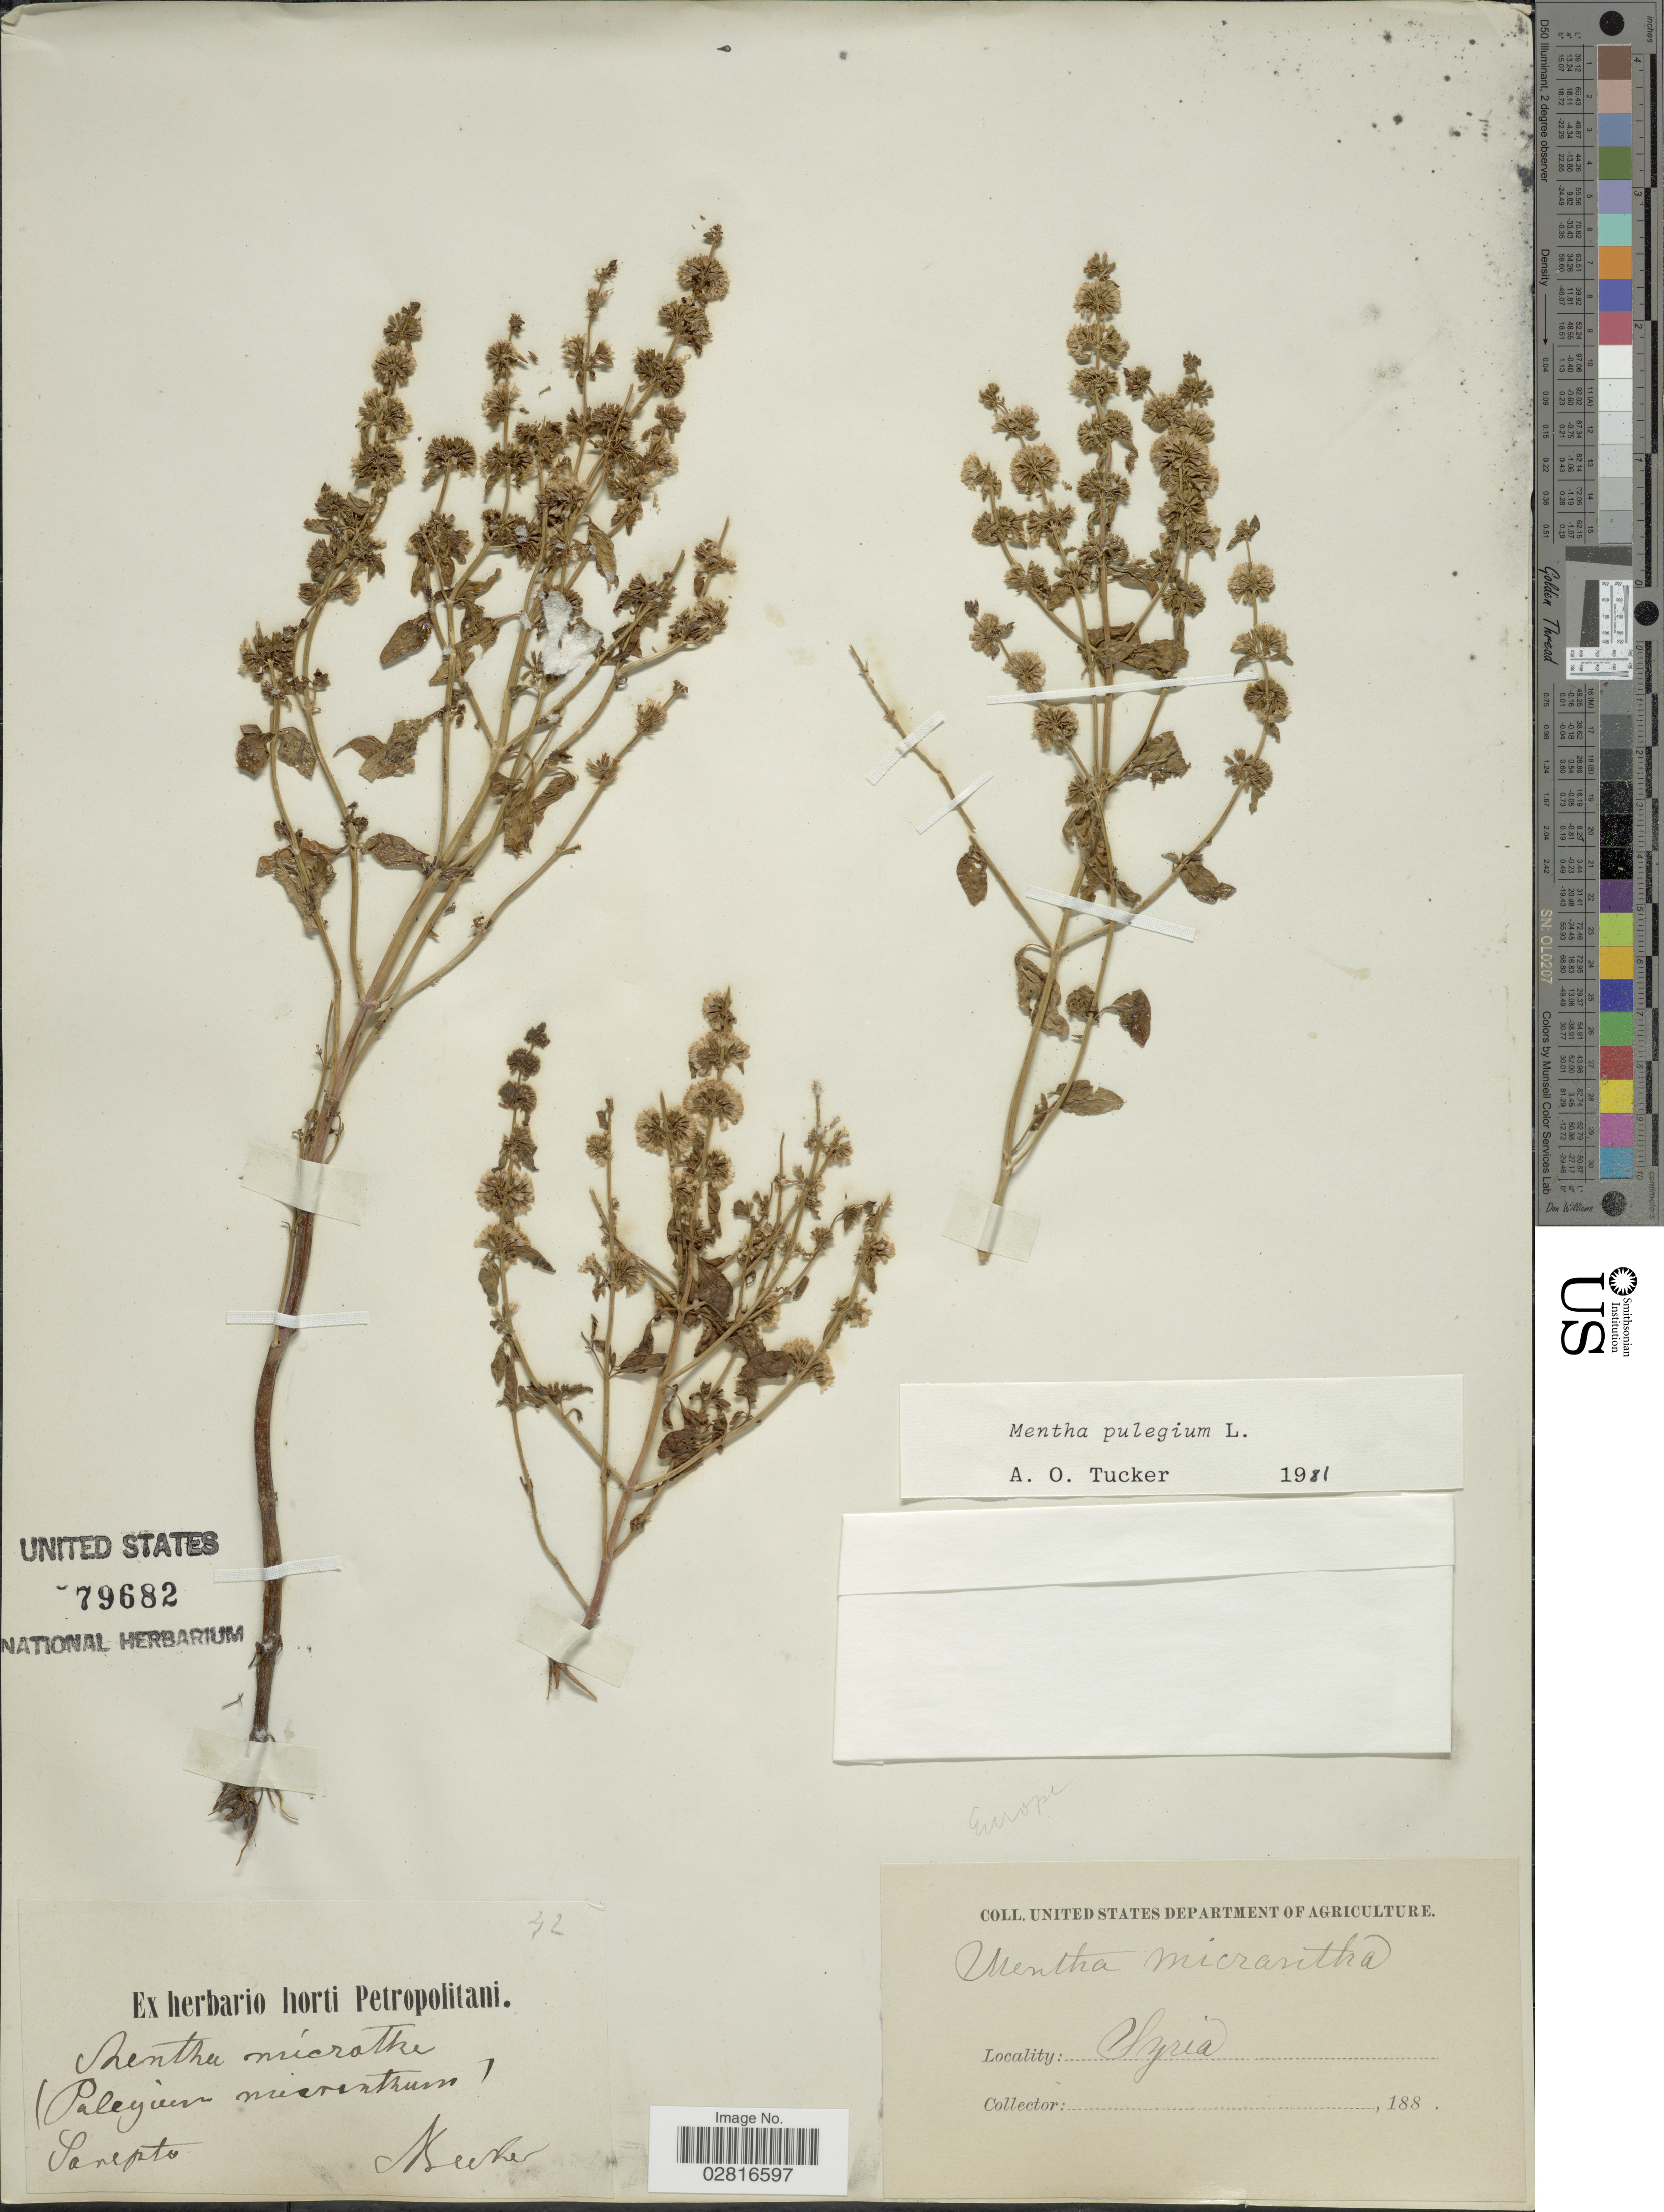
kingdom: Plantae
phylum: Tracheophyta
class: Magnoliopsida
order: Lamiales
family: Lamiaceae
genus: Mentha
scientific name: Mentha pulegium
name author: L.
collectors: A. Becker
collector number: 42*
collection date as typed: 188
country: Russian Federation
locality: Sarepta [originally recorded as Syria]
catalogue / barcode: US 79682